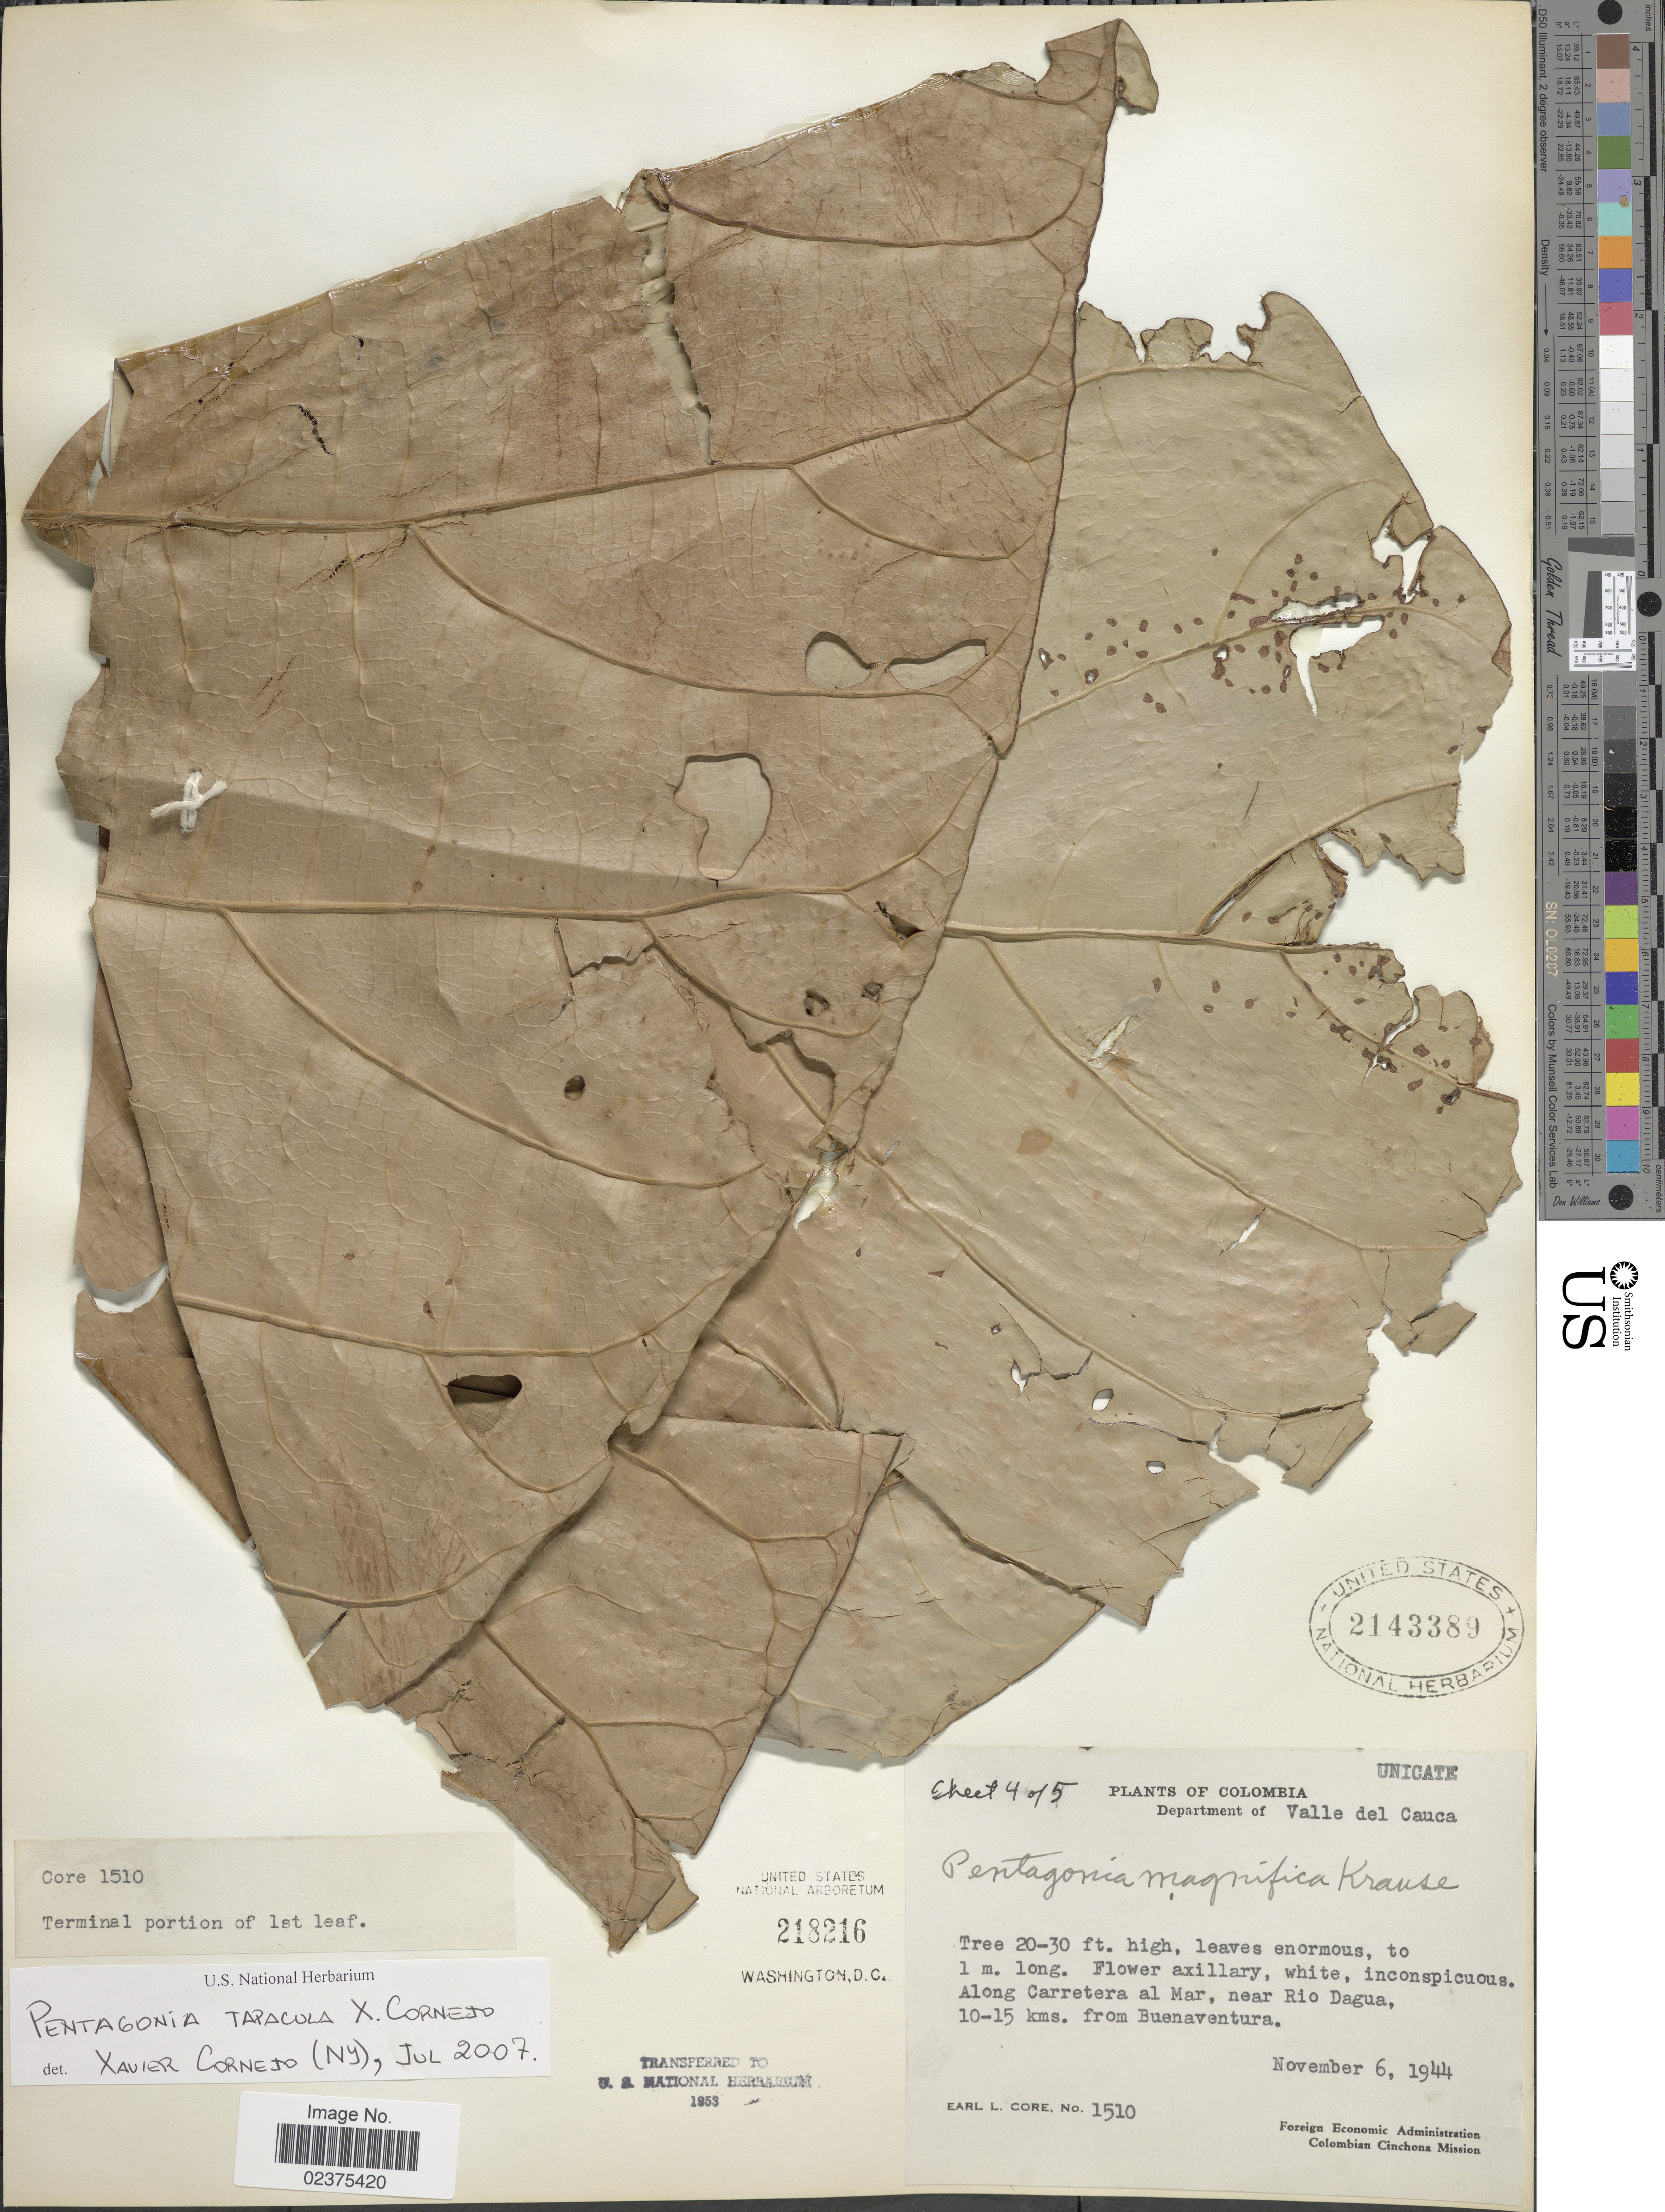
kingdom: Plantae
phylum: Tracheophyta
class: Magnoliopsida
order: Gentianales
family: Rubiaceae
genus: Pentagonia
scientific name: Pentagonia tapacula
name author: Cornejo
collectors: E. L. Core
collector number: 1510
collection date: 1944-11-06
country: Colombia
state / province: Valle del Cauca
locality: Department of Valle del Cauca, Along Carretera al Mar, near Rio Dagua, 10-15 kms. from Buenaventura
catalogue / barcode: US 2143389